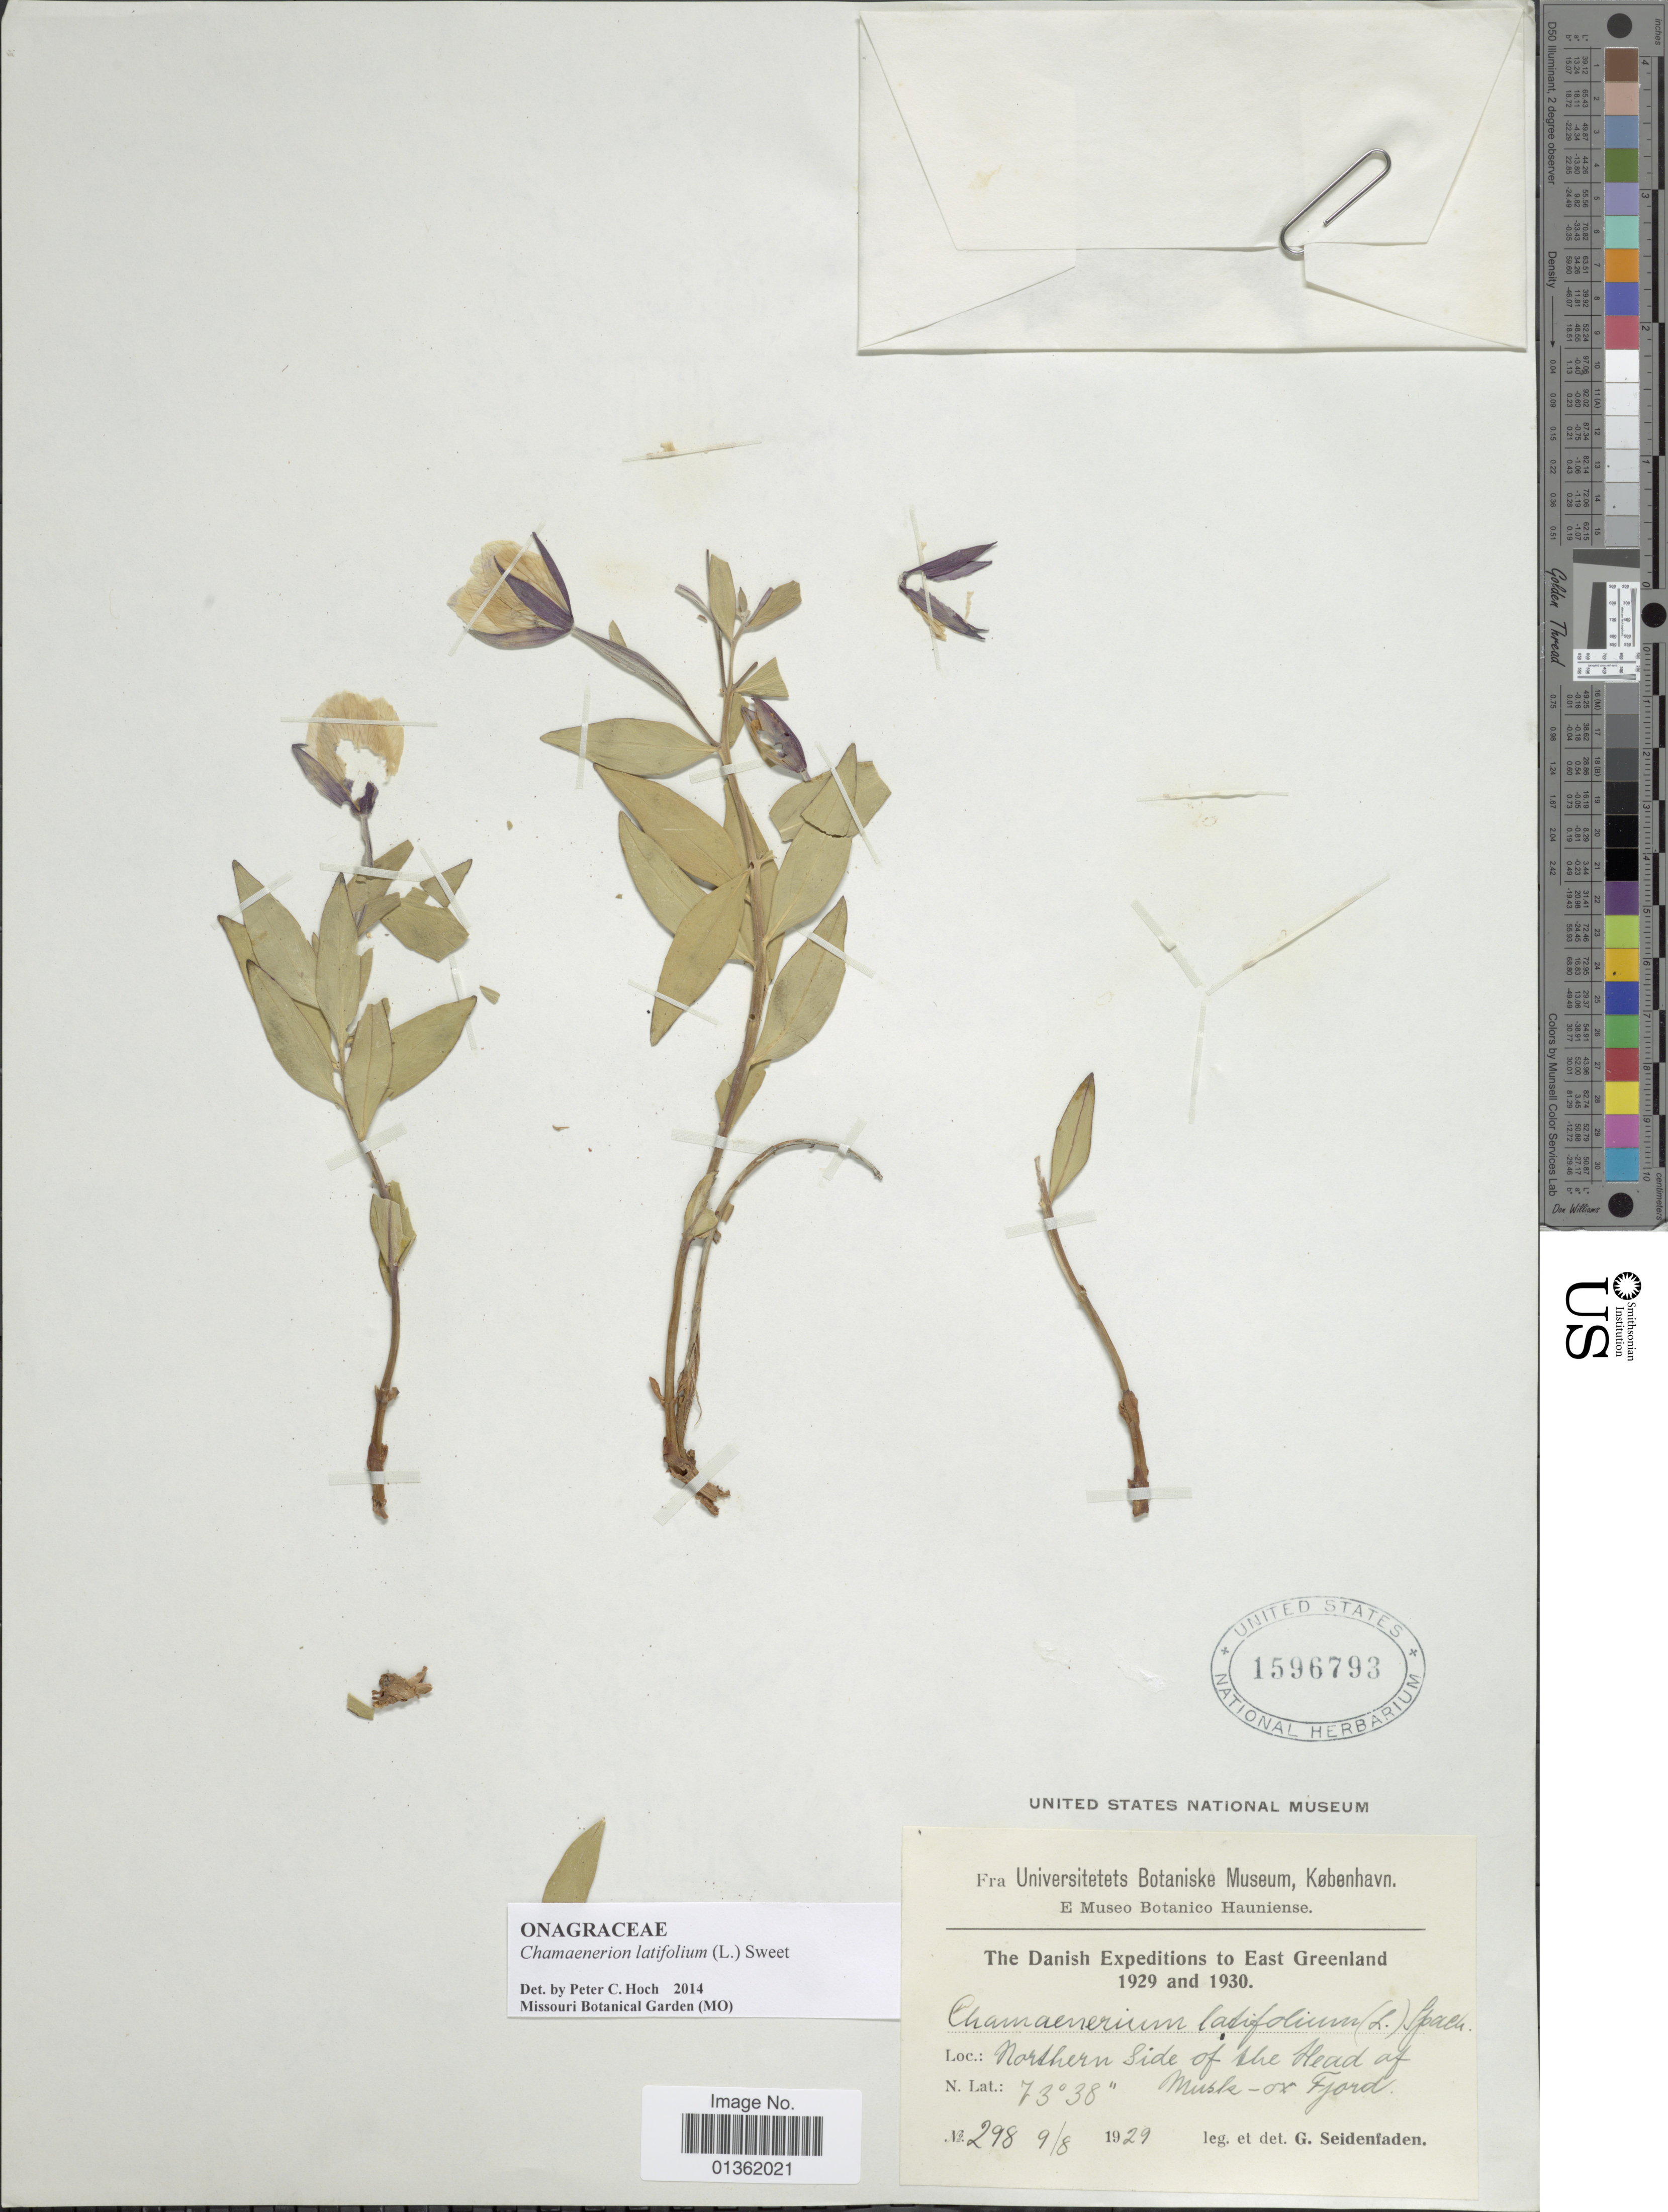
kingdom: Plantae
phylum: Tracheophyta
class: Magnoliopsida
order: Myrtales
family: Onagraceae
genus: Chamaenerion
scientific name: Chamaenerion latifolium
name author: (L.) Th. Fr. & Lange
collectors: G. Seidenfaden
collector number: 298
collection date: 1929-08-09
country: Greenland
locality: Northern side of the Head of Musk-ox Fjord.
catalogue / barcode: US 1596793